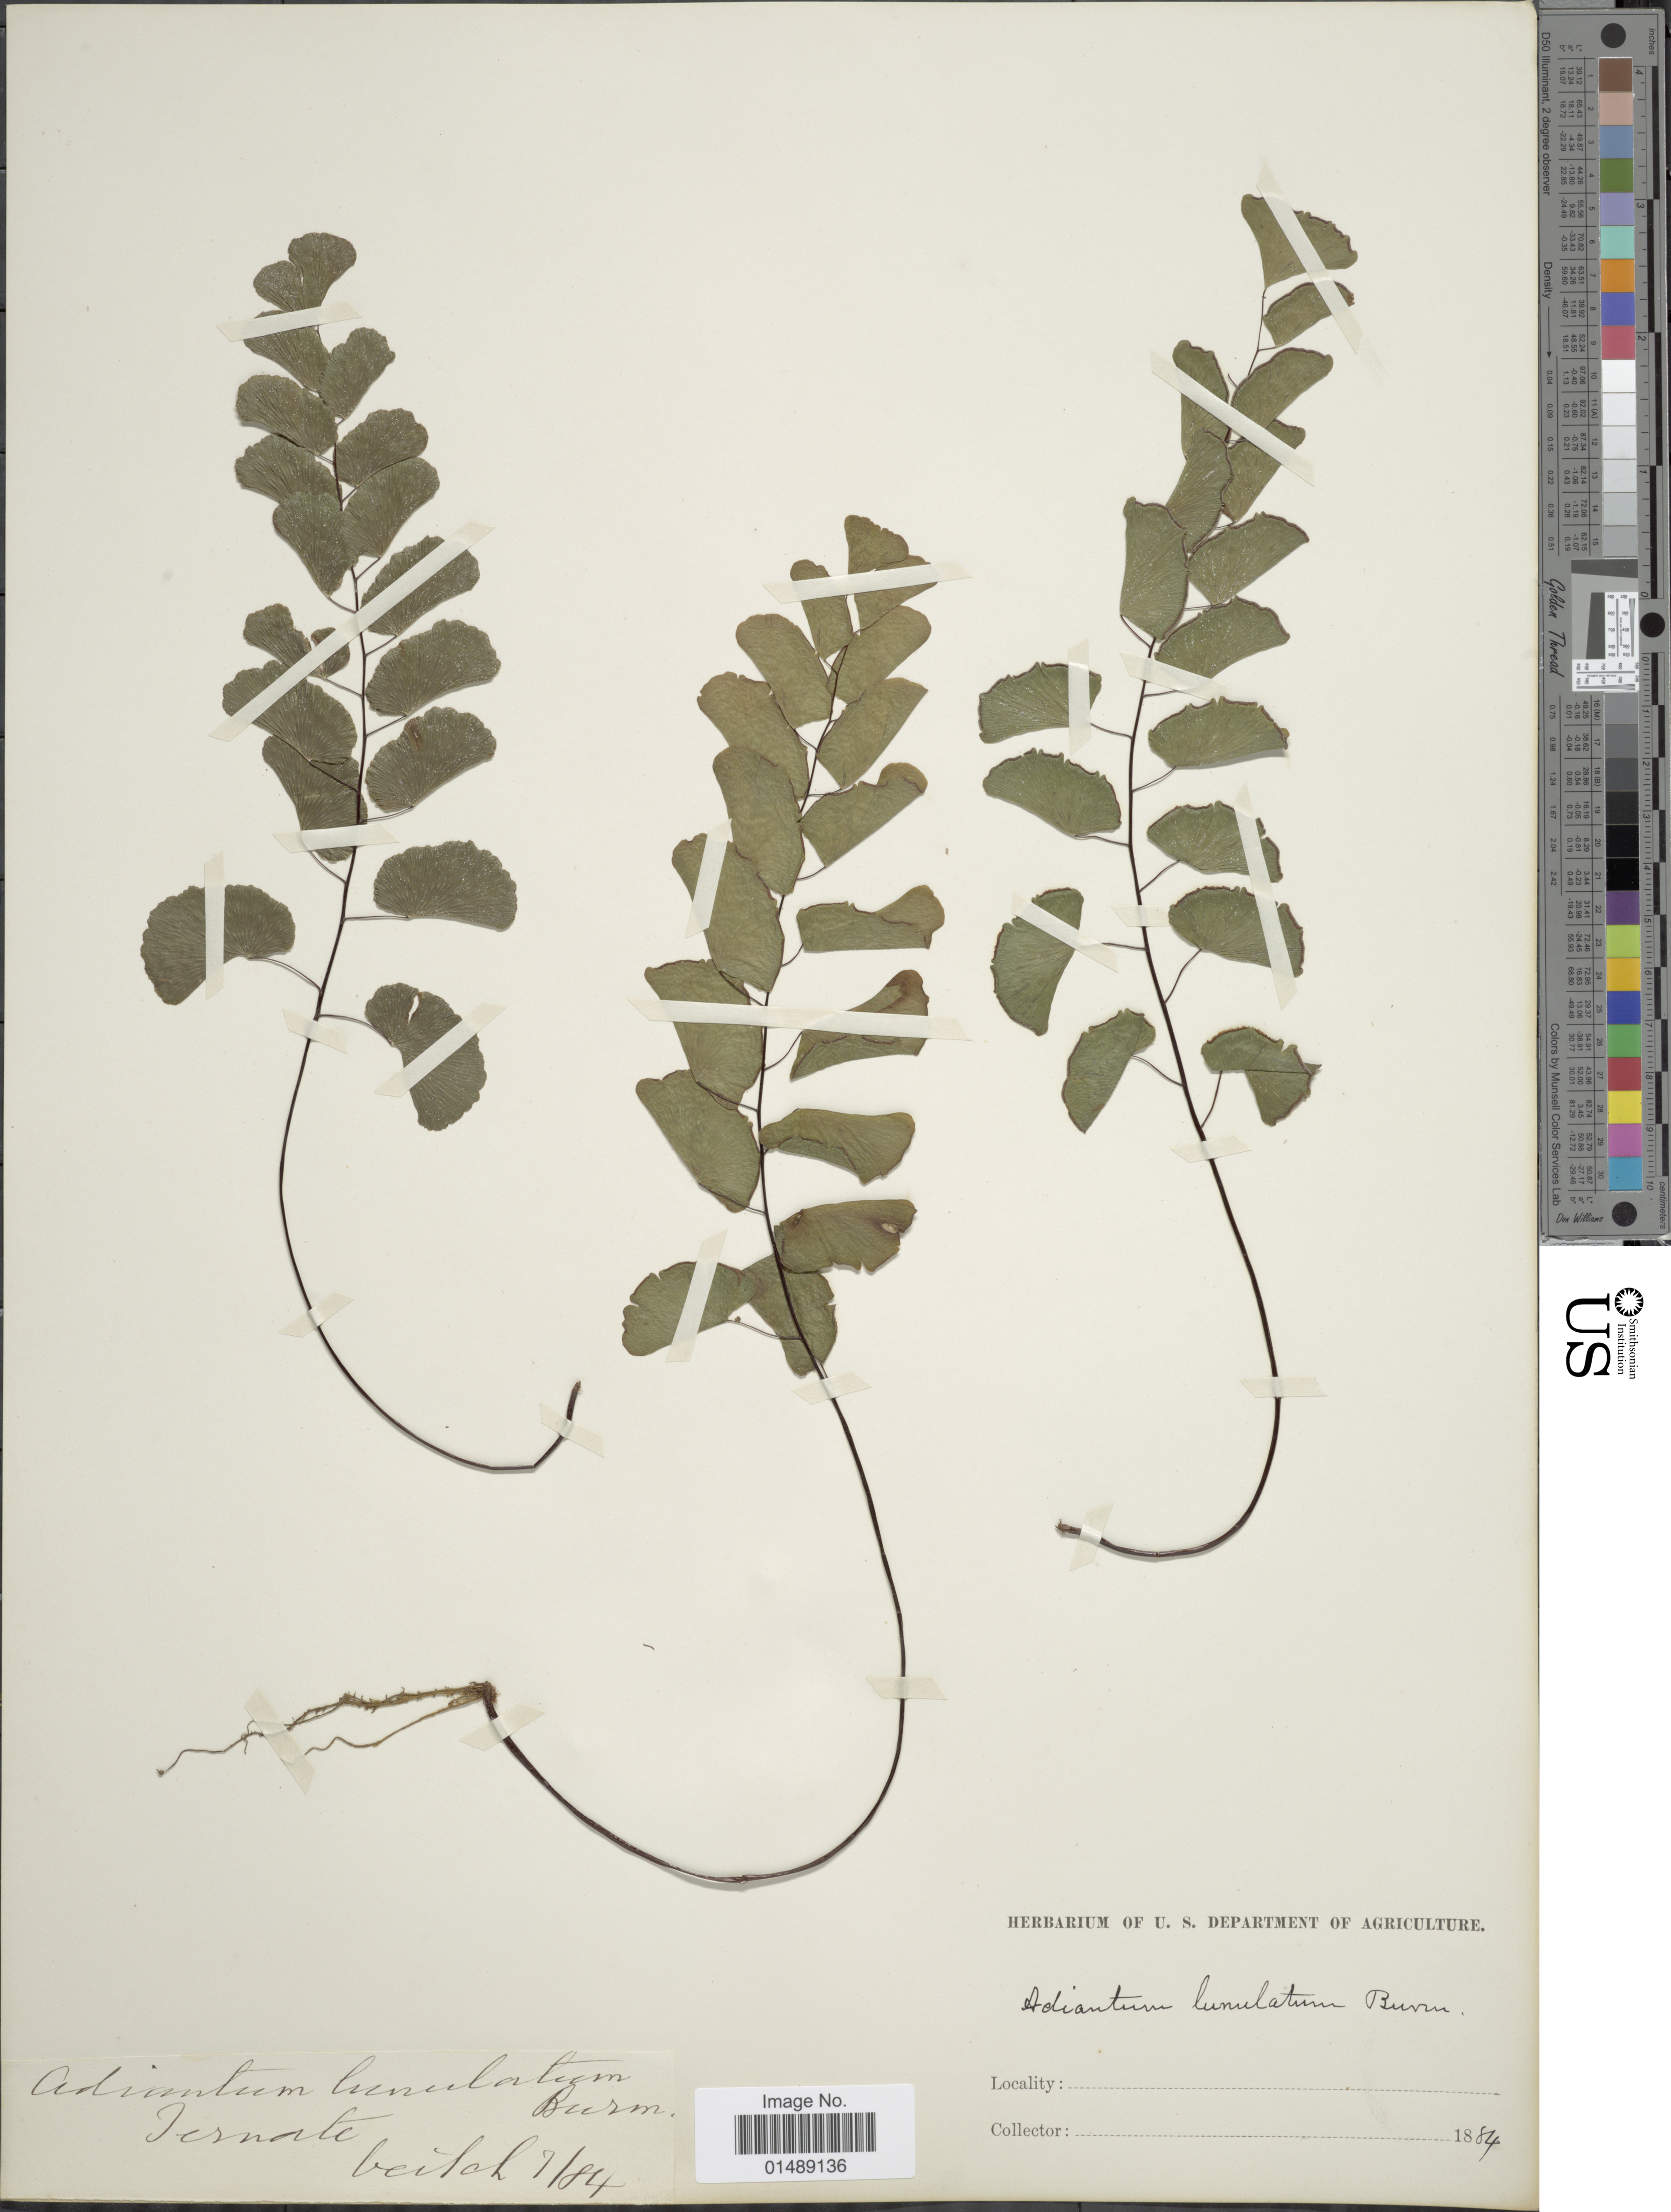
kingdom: Plantae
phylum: Tracheophyta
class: Polypodiopsida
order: Polypodiales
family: Pteridaceae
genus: Adiantum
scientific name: Adiantum philippense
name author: L.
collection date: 1884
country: Indonesia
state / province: Maluku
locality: Ternate